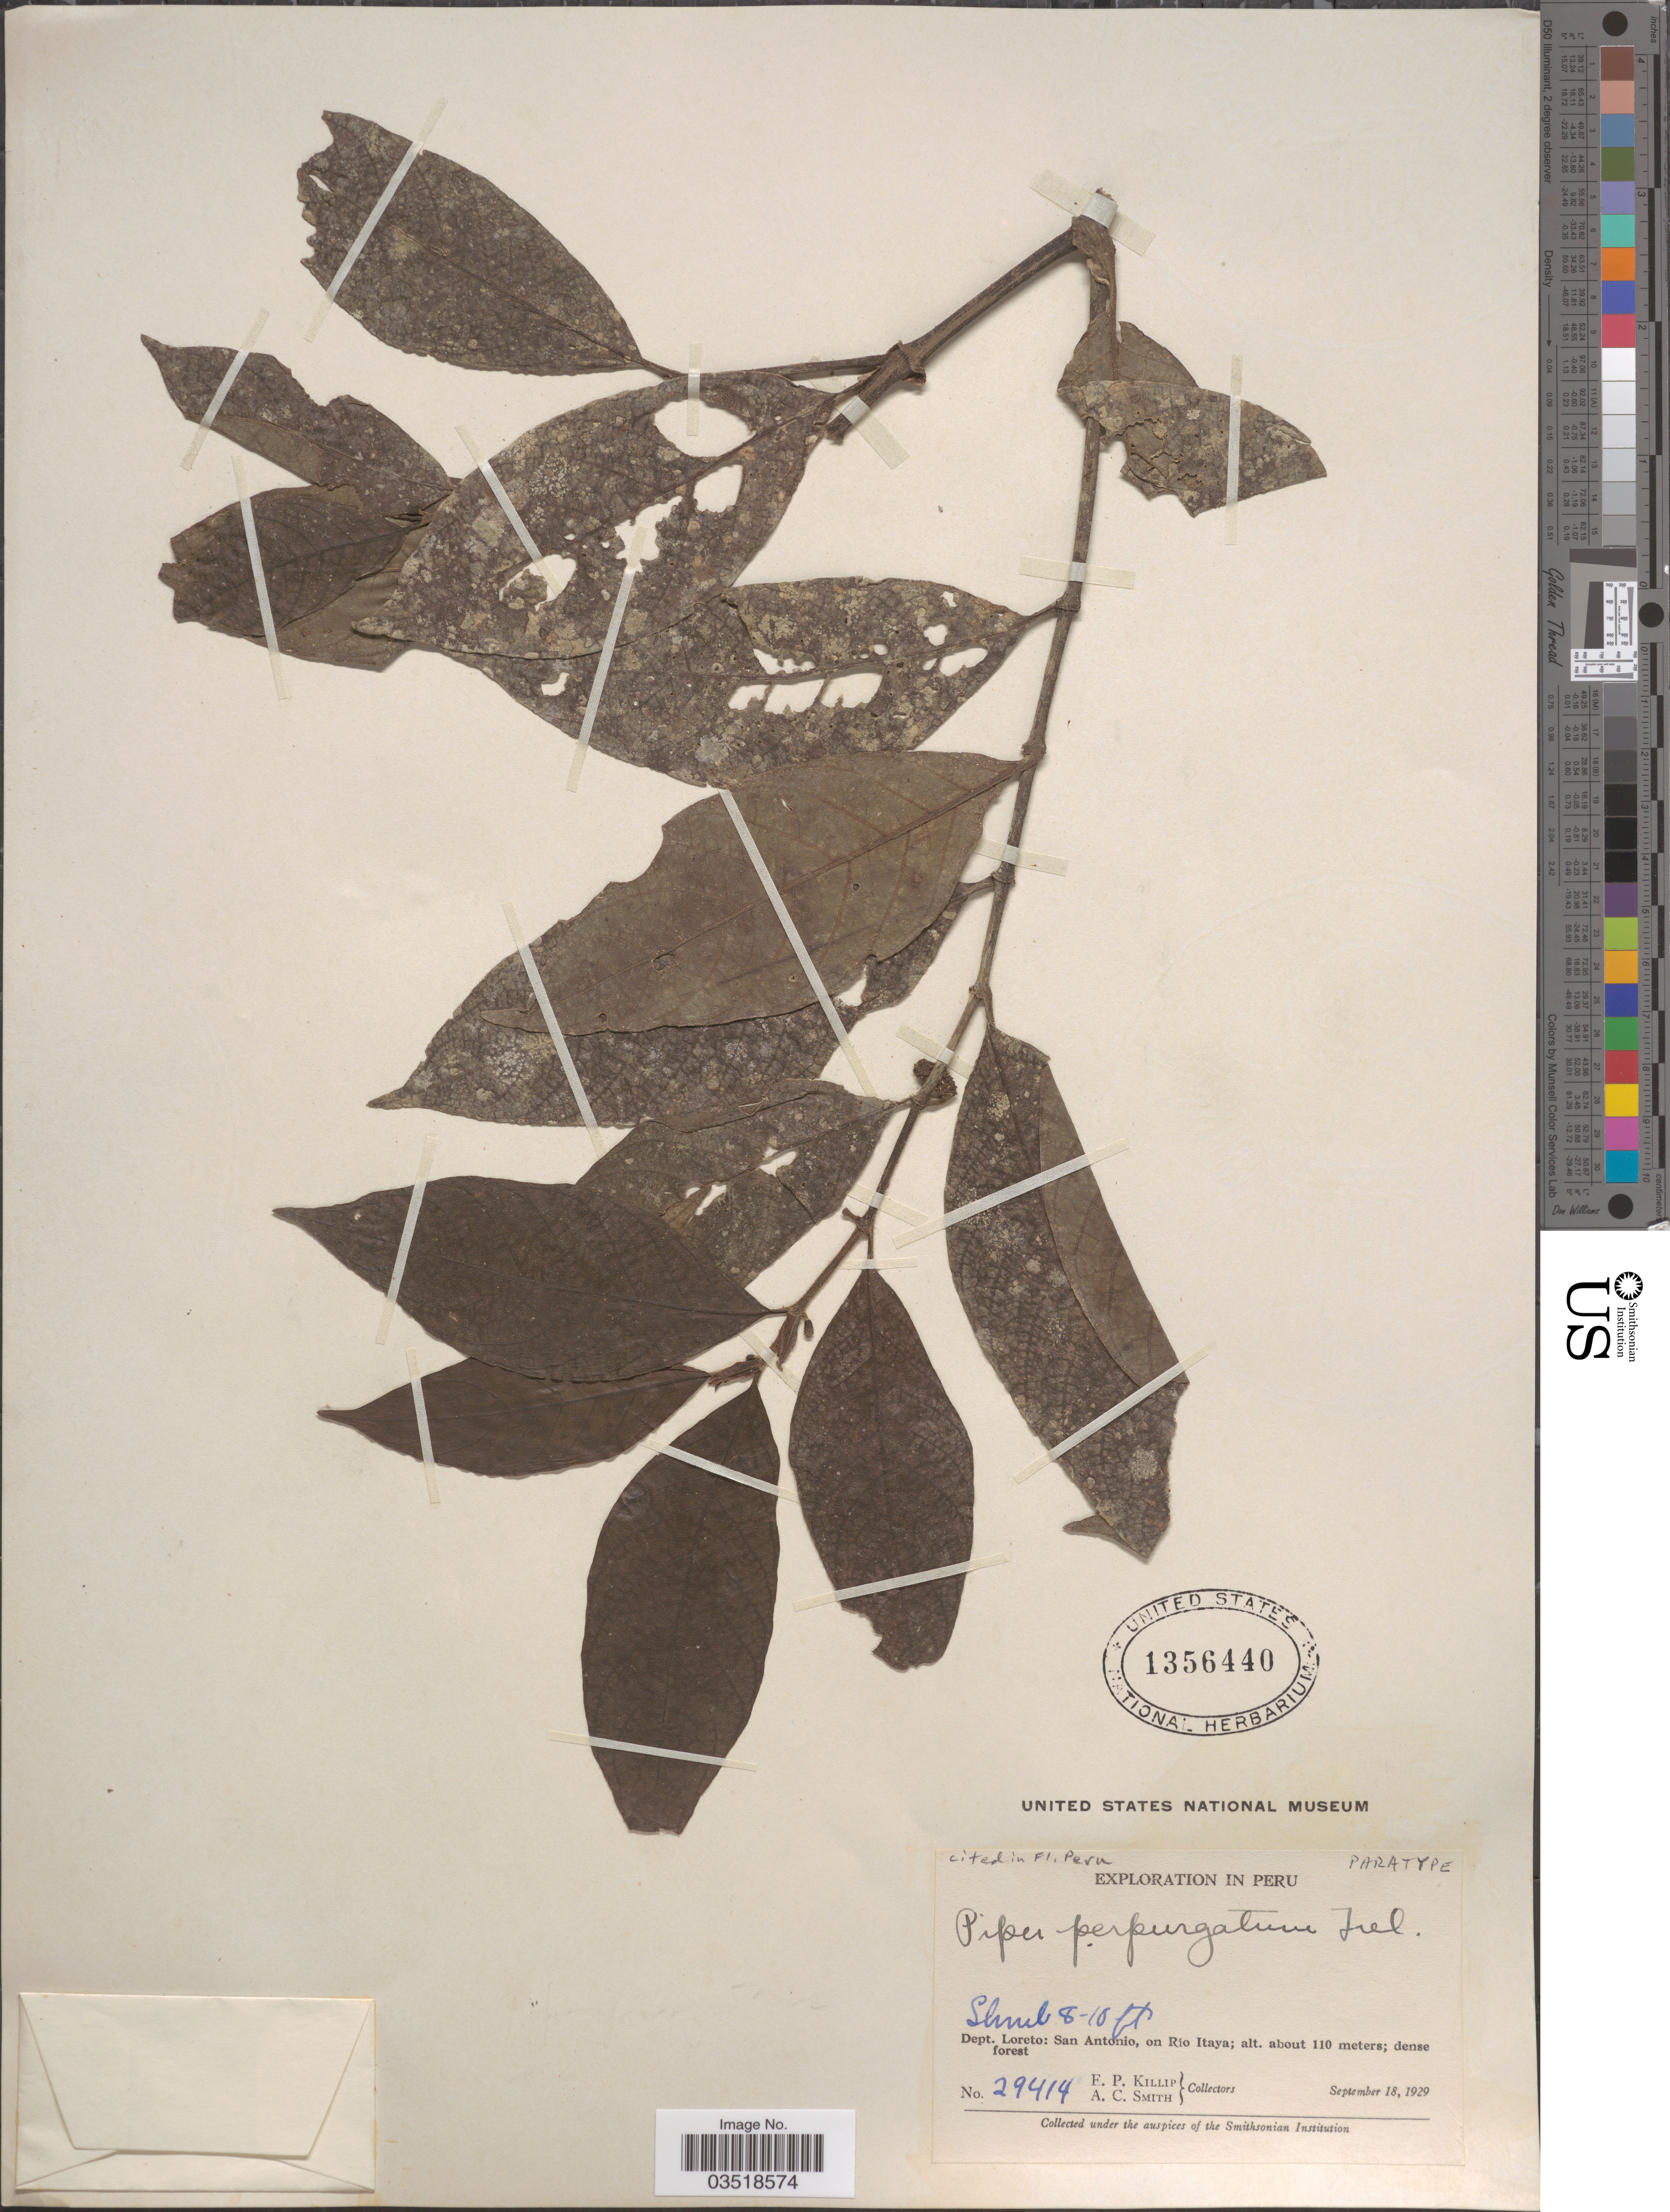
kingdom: Plantae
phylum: Tracheophyta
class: Magnoliopsida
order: Piperales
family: Piperaceae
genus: Piper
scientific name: Piper perpurgatum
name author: Trel. in J.F. Macbr.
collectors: E. P. Killip & A. C. Smith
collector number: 29414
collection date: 1929-09-18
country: Peru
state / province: Loreto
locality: Dept. Loreto: San Antonio, on Río Itaya.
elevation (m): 110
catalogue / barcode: US 1356440